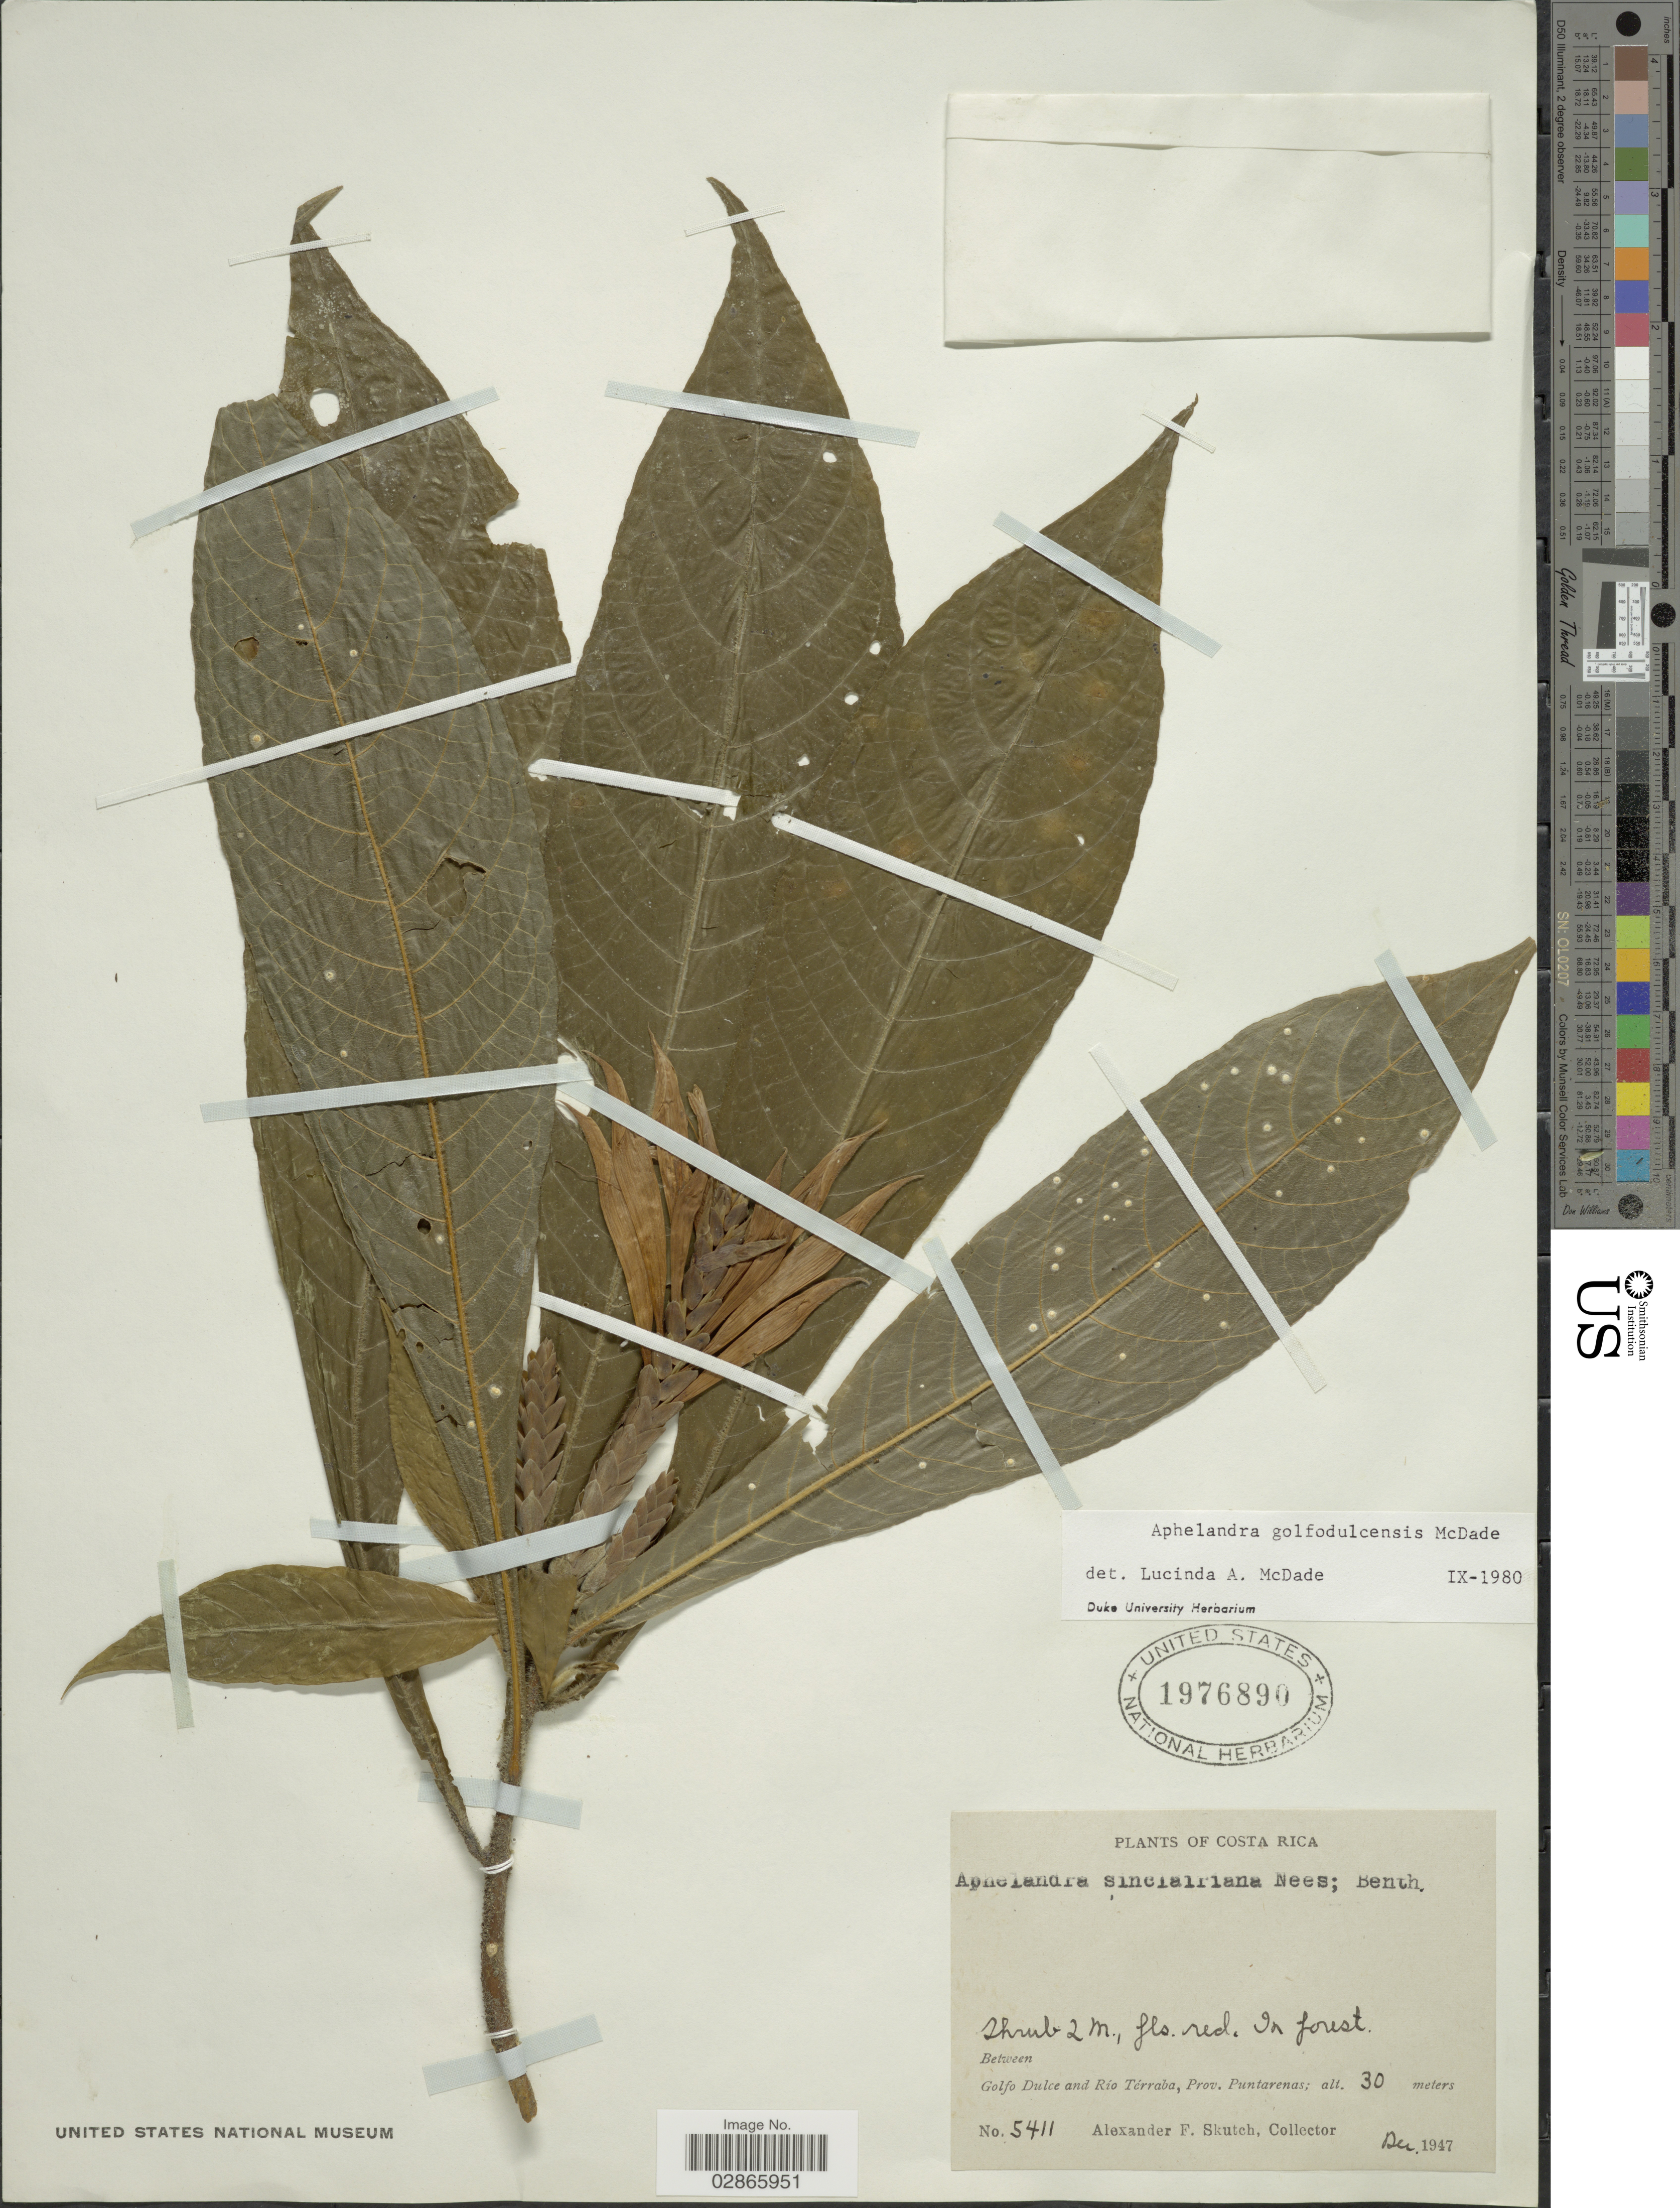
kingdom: Plantae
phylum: Tracheophyta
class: Magnoliopsida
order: Lamiales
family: Acanthaceae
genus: Aphelandra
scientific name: Aphelandra golfodulcensis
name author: McDade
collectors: A. F. Skutch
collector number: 5411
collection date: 1947-12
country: Costa Rica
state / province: Puntarenas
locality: Between Golfo Dulce and Río Térraba.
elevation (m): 30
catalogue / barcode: US 1976890